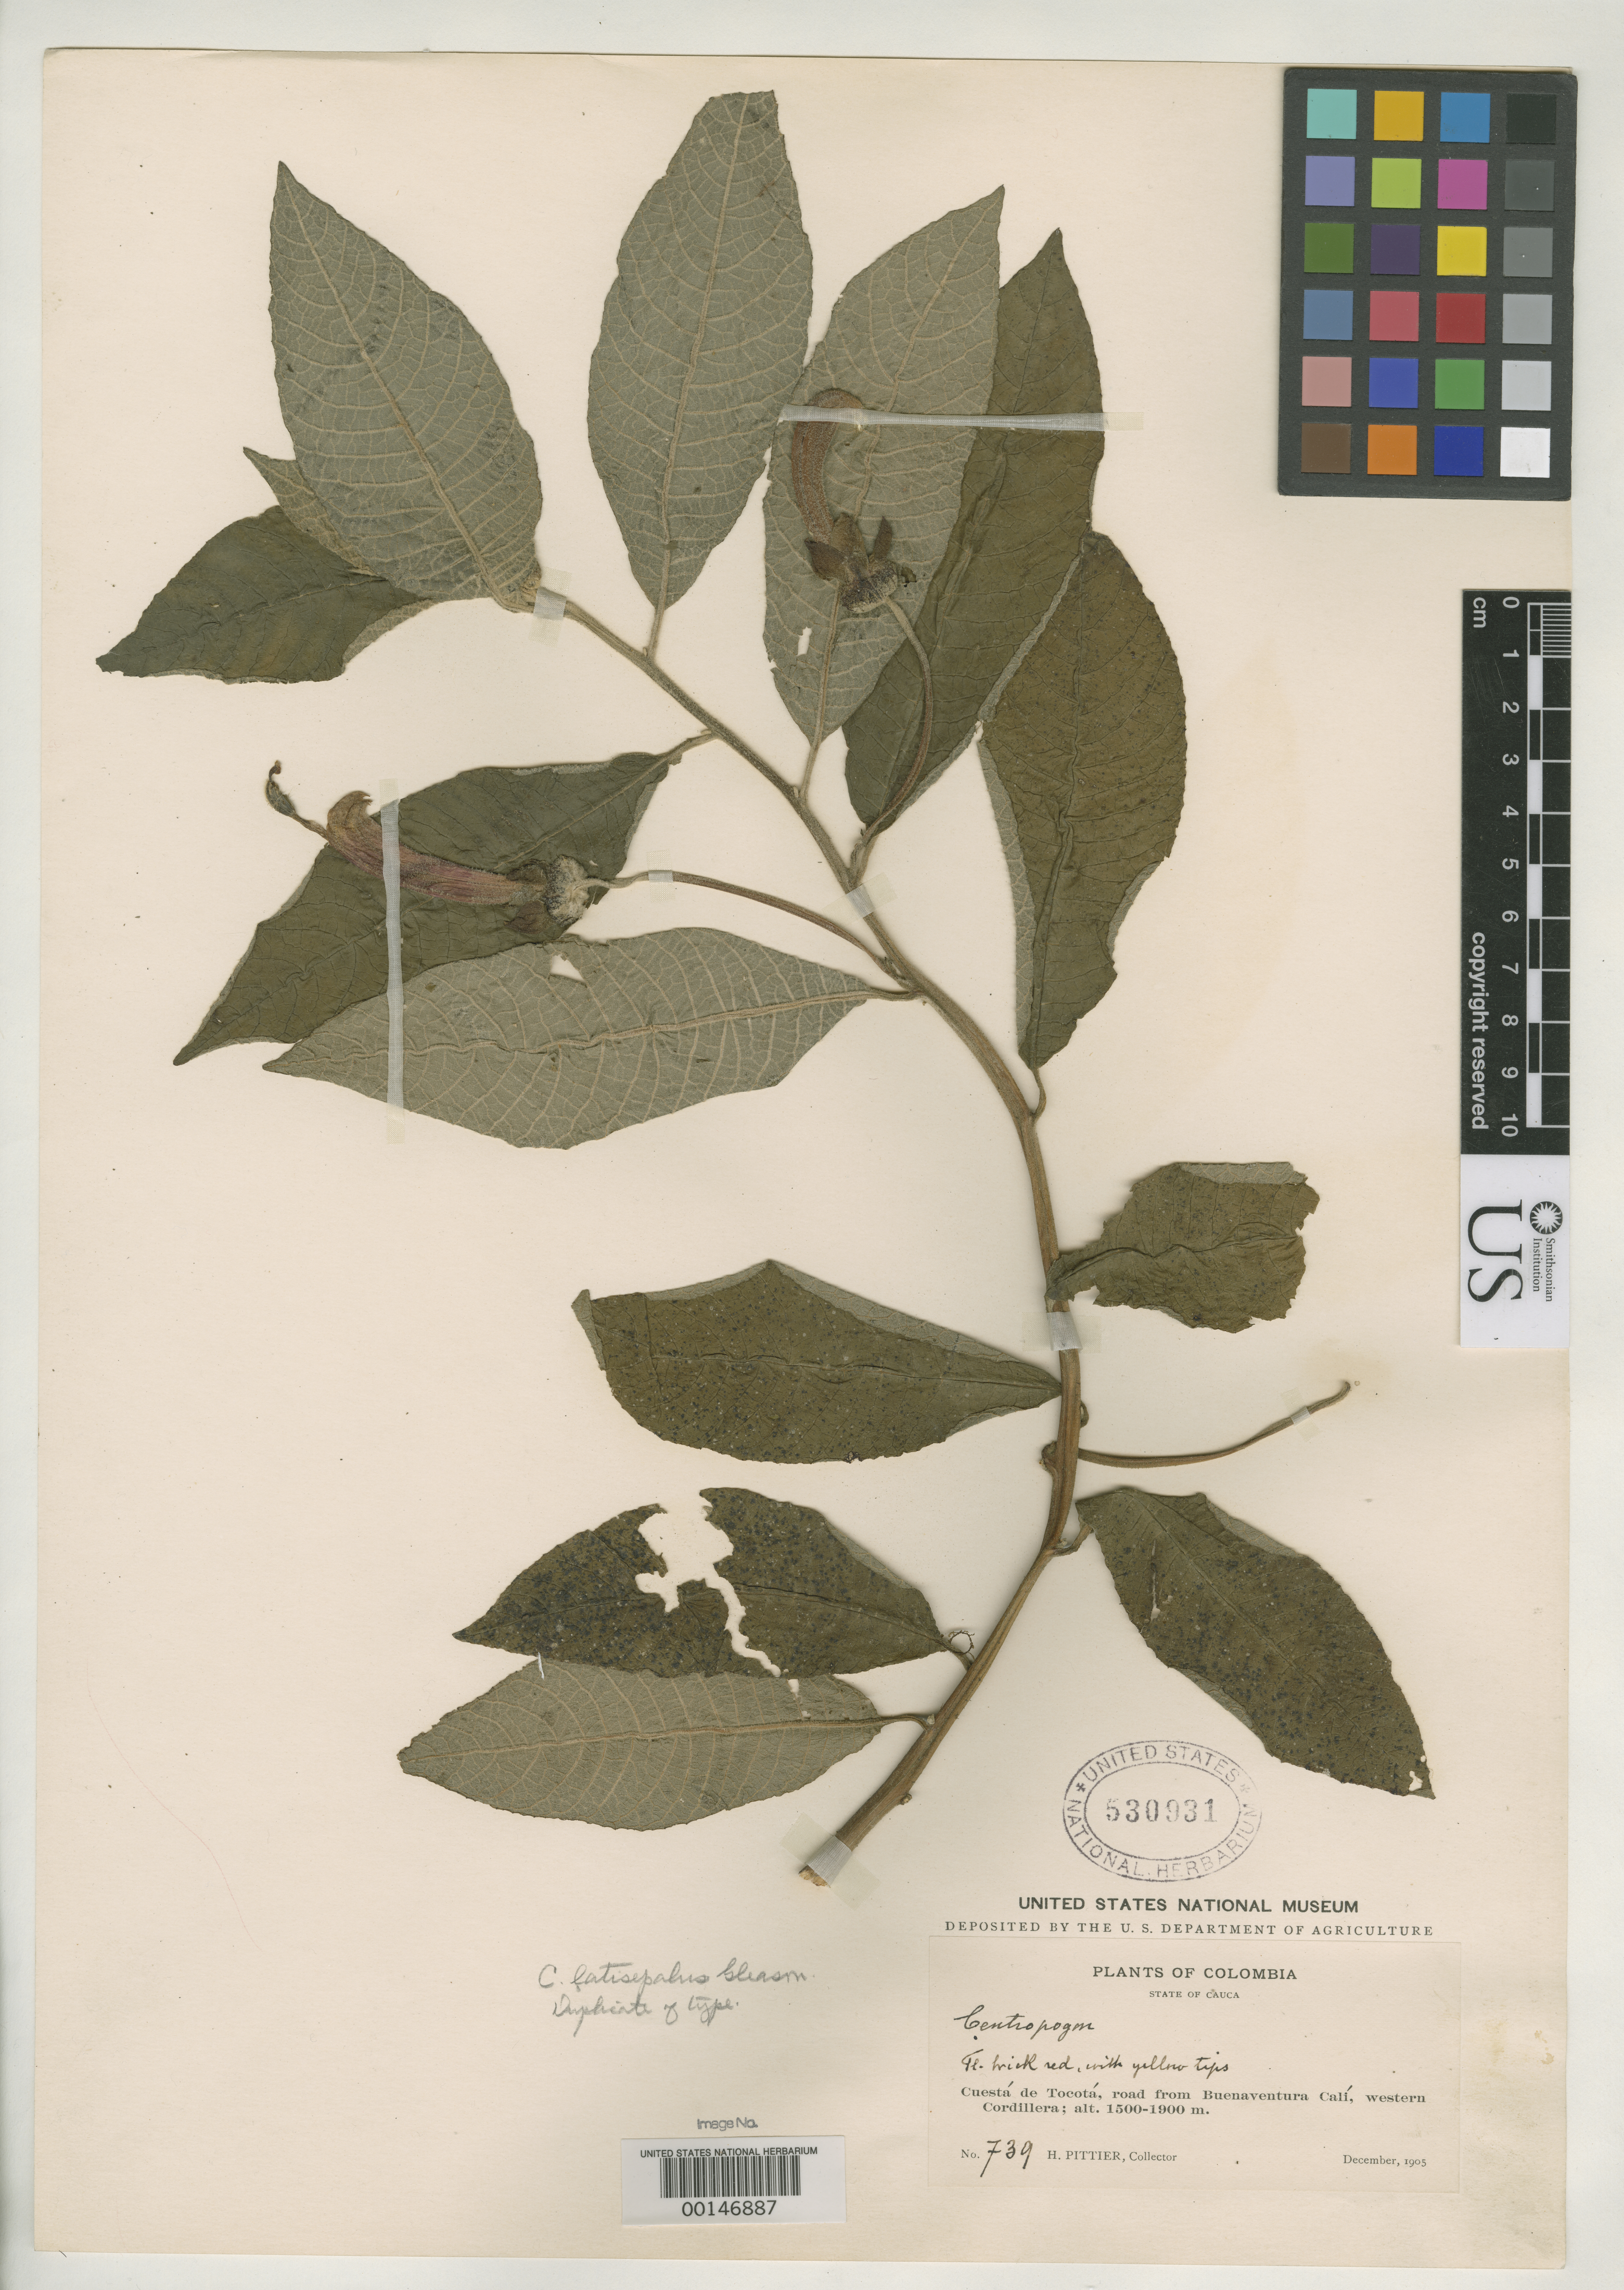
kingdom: Plantae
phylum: Tracheophyta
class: Magnoliopsida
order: Asterales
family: Campanulaceae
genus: Centropogon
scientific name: Centropogon latisepalus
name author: Gleason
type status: Type Collection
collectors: H. F. Pittier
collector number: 739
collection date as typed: Dec 1905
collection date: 1905-12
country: Colombia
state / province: Valle del Cauca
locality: Cuesta de Tocota, road from Buena Ventura to Cali.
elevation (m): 1500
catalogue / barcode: US 530931